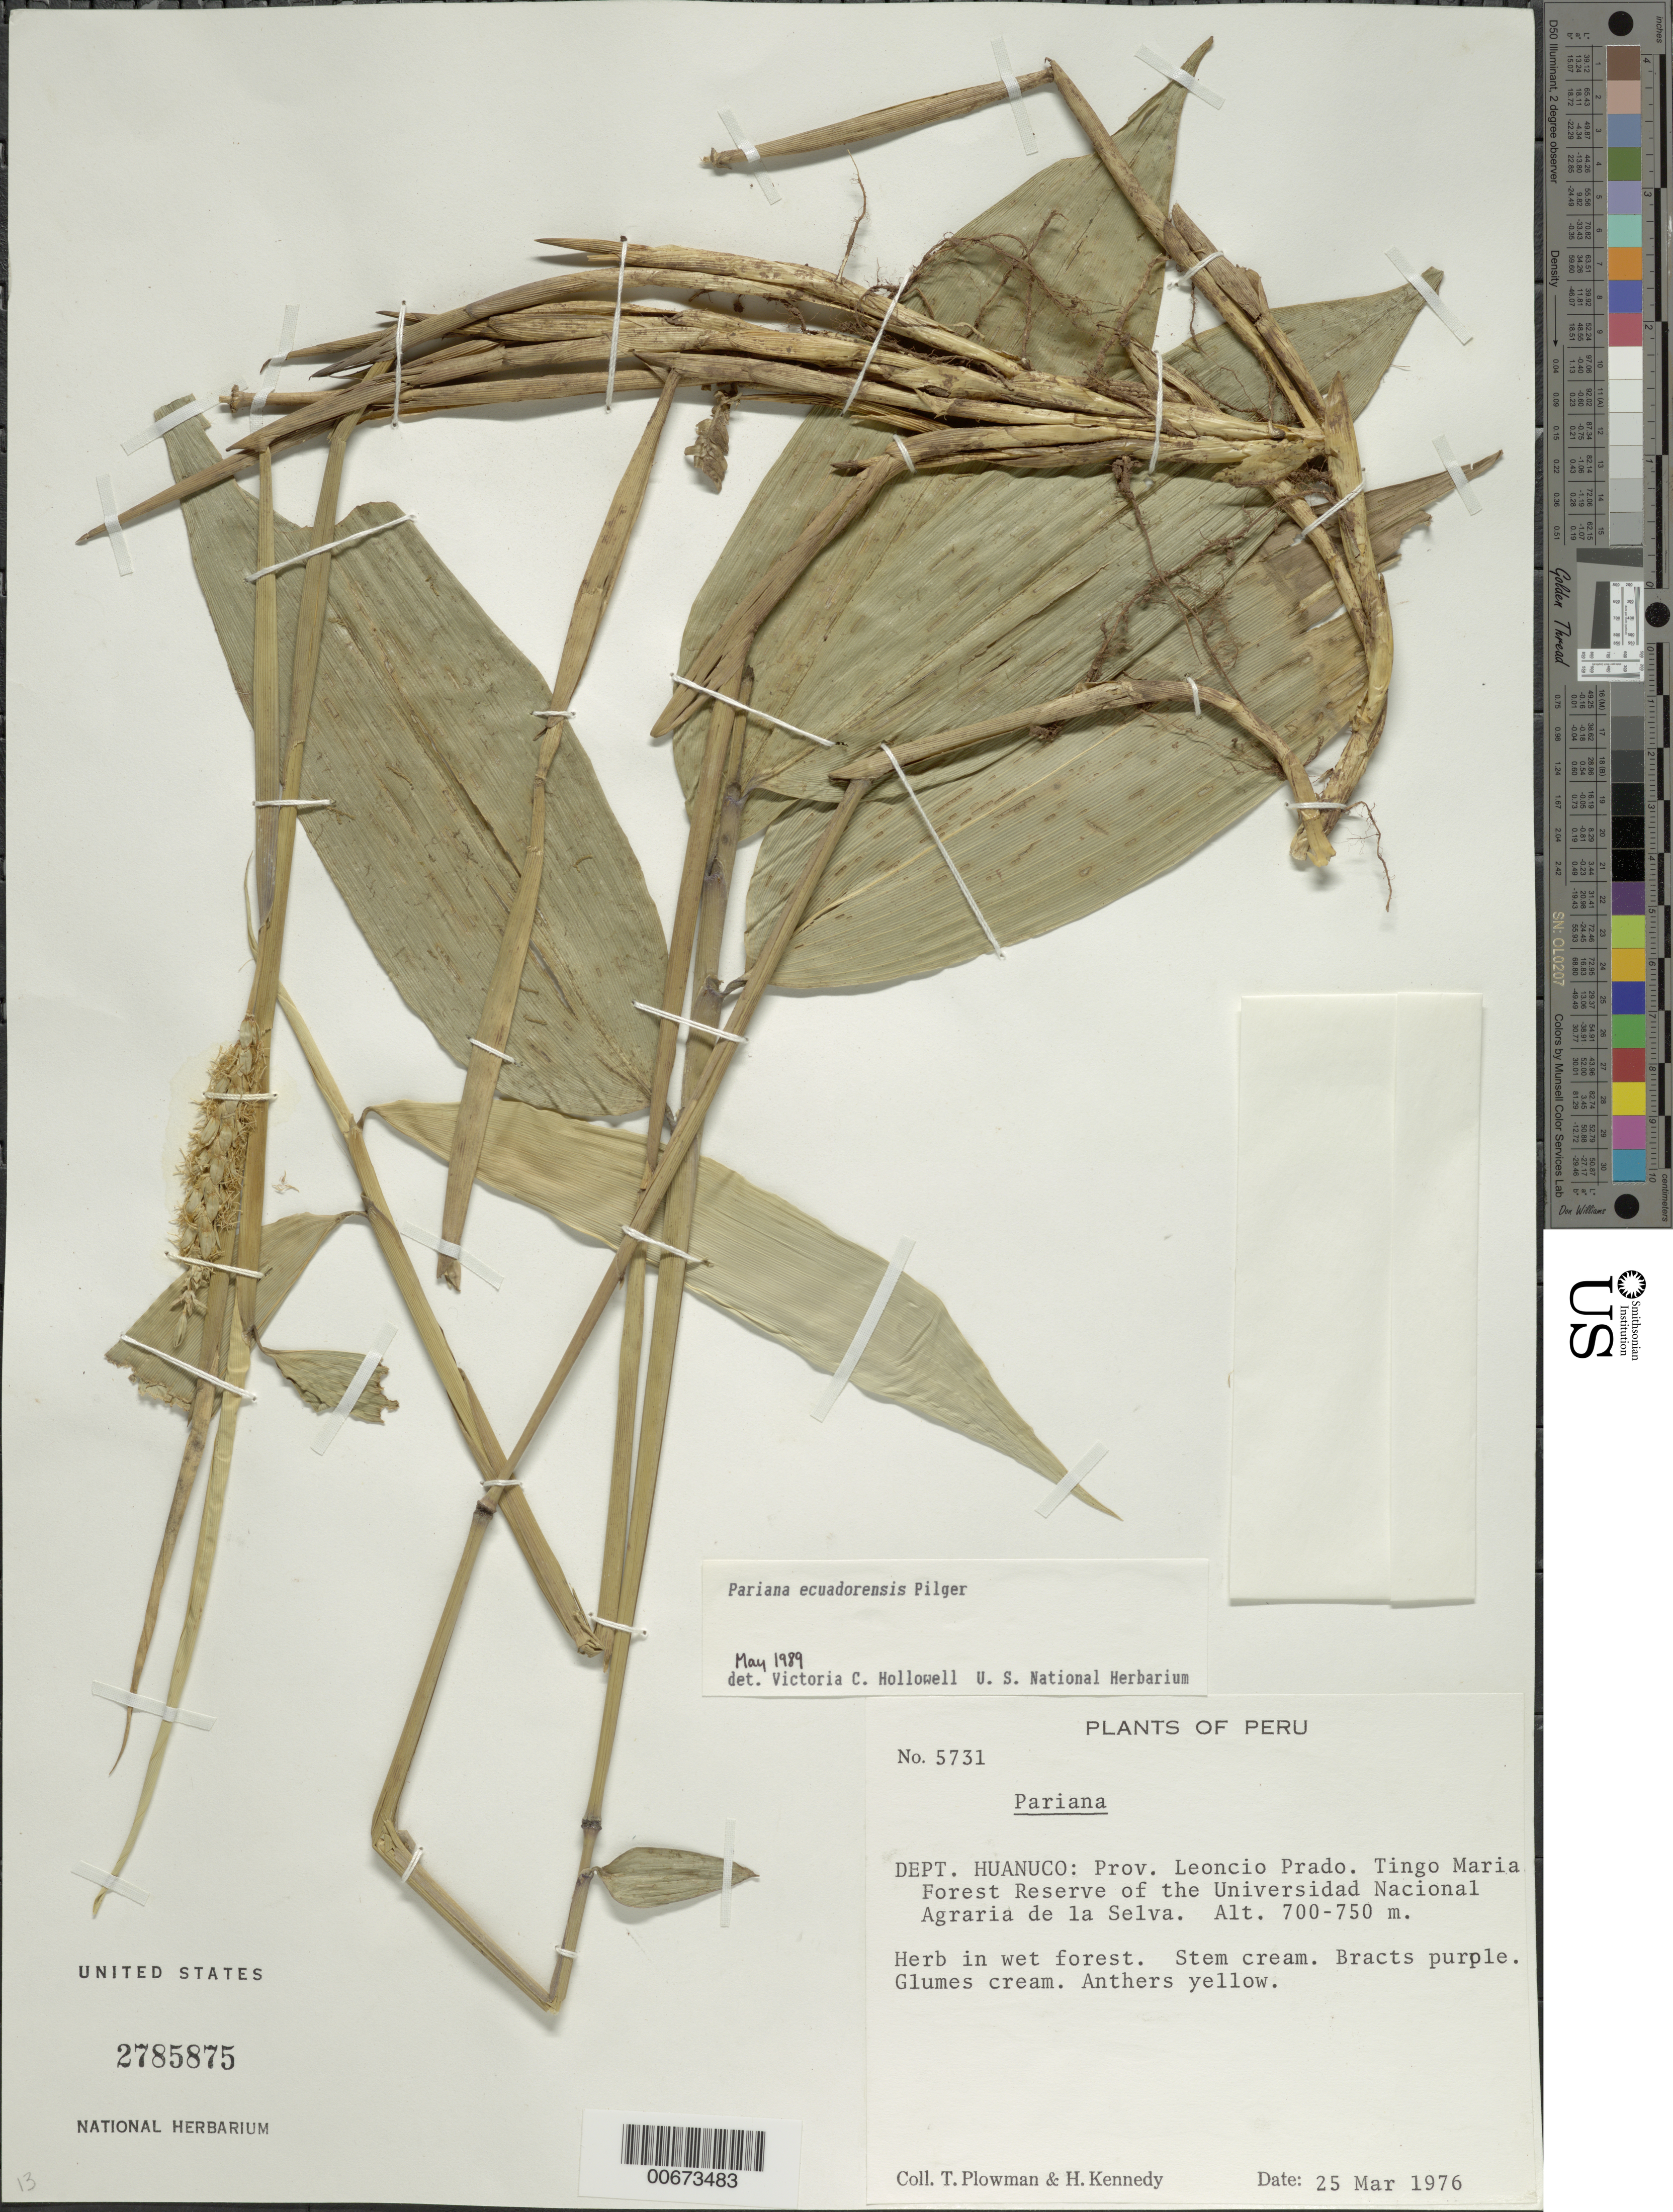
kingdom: Plantae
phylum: Tracheophyta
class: Liliopsida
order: Poales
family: Poaceae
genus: Pariana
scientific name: Pariana ecuadorensis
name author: Pilg.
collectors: T. Plowman & H. Kennedy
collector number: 5731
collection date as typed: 25 Mar 1976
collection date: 1976-03-25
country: Peru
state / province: Huánuco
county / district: Leoncio Prado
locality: Tingo María Forest Reserve of the Universidad Nacional Agraria de la Selva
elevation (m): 700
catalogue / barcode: US 2785875